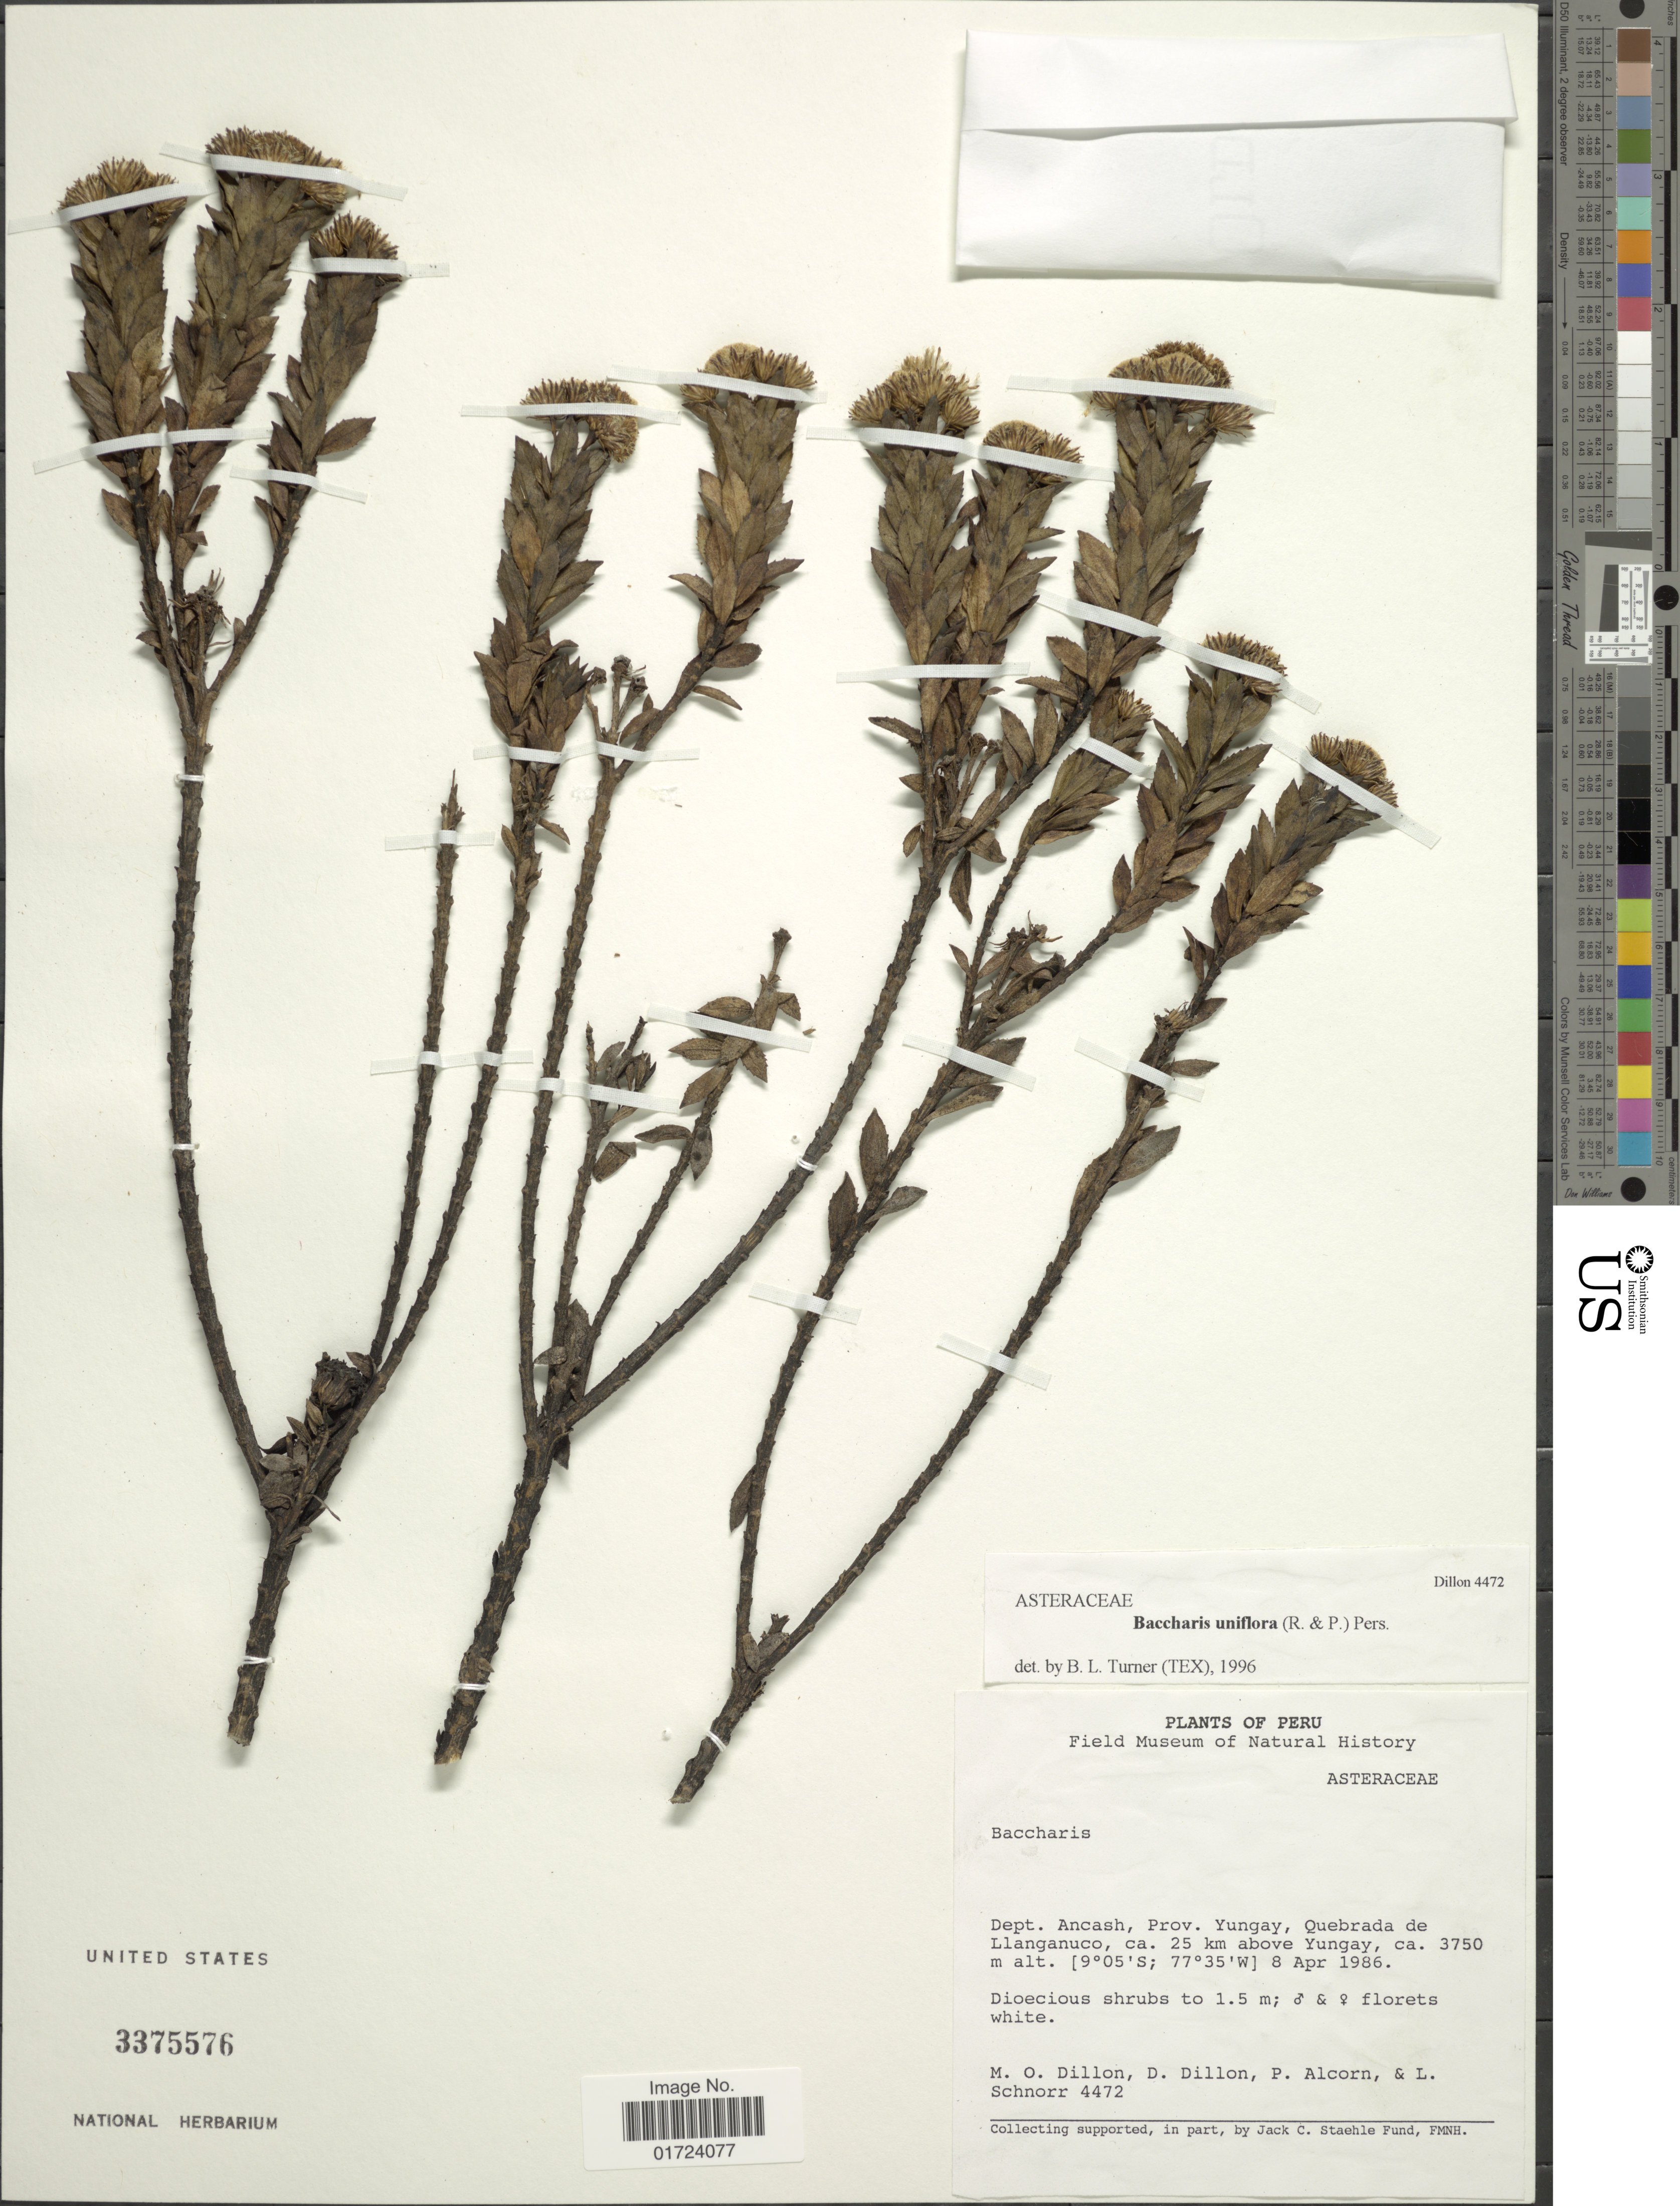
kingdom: Plantae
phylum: Tracheophyta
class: Magnoliopsida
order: Asterales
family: Asteraceae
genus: Baccharis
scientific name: Baccharis uniflora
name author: Pers.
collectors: M. O. Dillon, D. Dillon, P. Alcorn & L. Schnorr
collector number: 4472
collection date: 1986-04-08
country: Peru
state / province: Ancash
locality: Dept. Ancash, Prov. Yungay, Quebrada de Llanganuco, ca. 25 km above Yungay.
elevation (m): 3750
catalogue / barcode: US 3375576